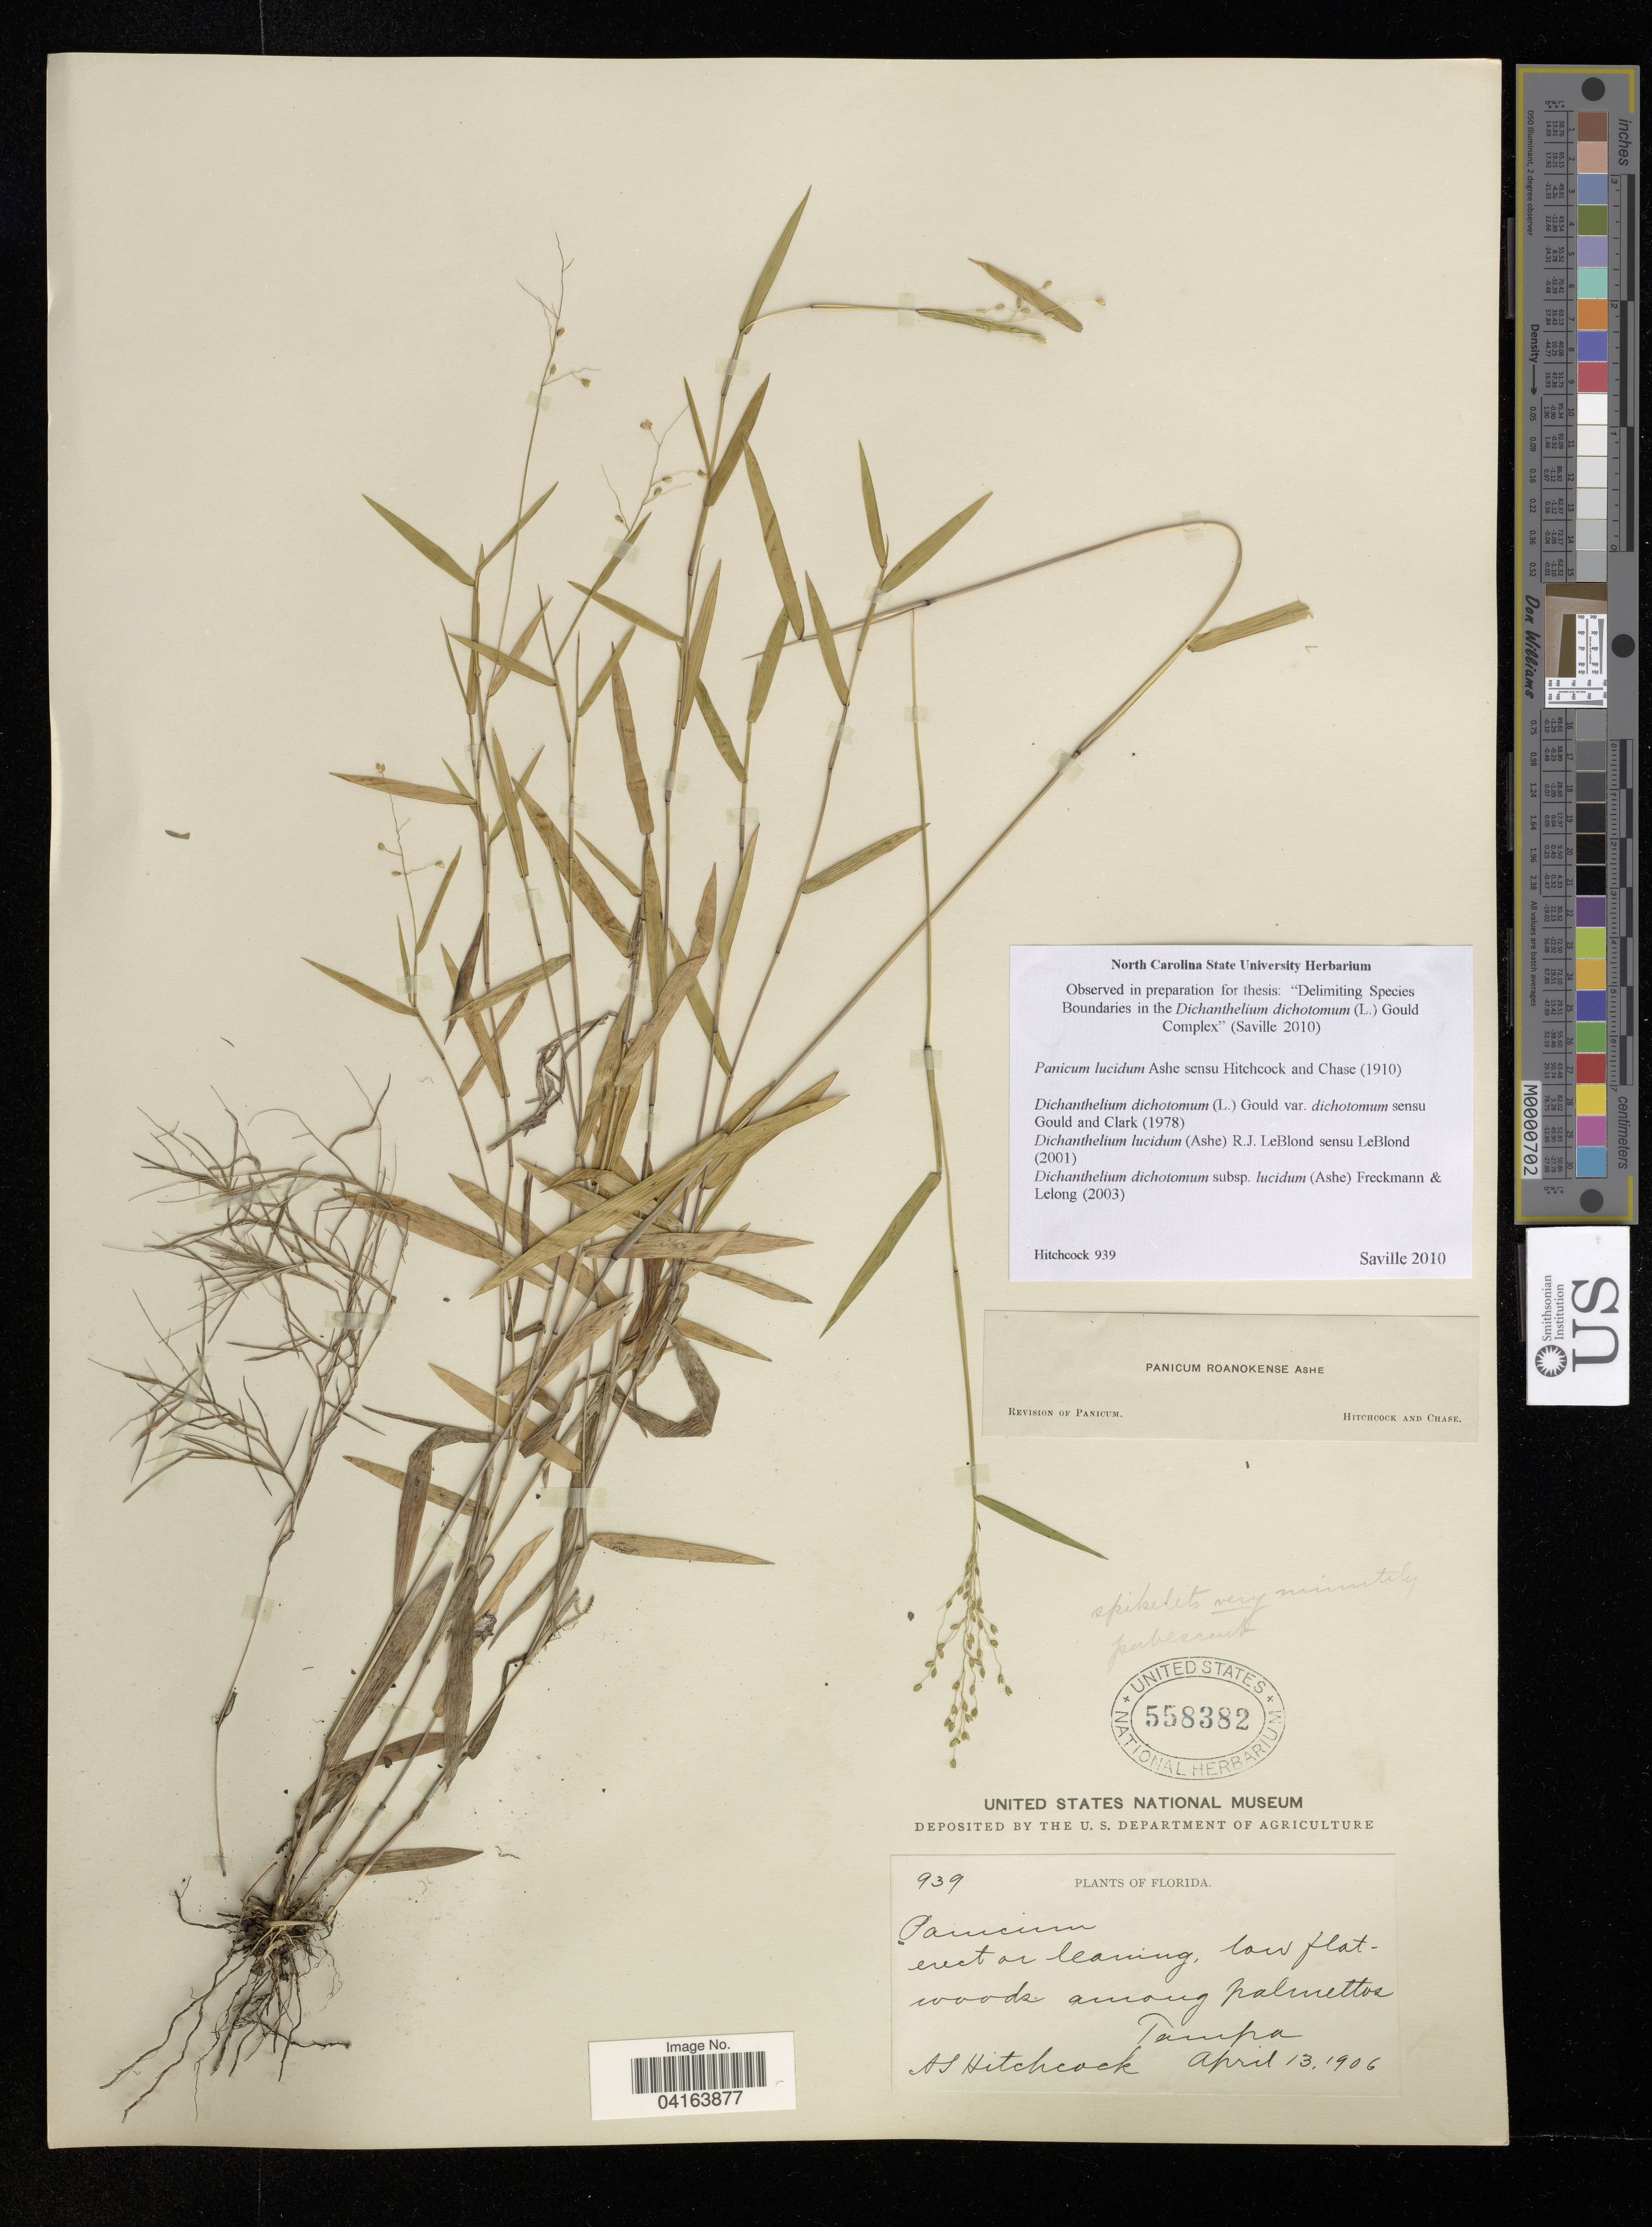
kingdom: Plantae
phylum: Tracheophyta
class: Liliopsida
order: Poales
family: Poaceae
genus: Dichanthelium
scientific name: Dichanthelium dichotomum subsp. lucidum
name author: (Ashe) Freckmann & Lelong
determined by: Saville, A. C., (NCSC), North Carolina State University (UNITED STATES)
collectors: A. Hitchcock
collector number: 939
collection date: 1906-04-13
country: United States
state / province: Florida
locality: Tampa.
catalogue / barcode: US 558382